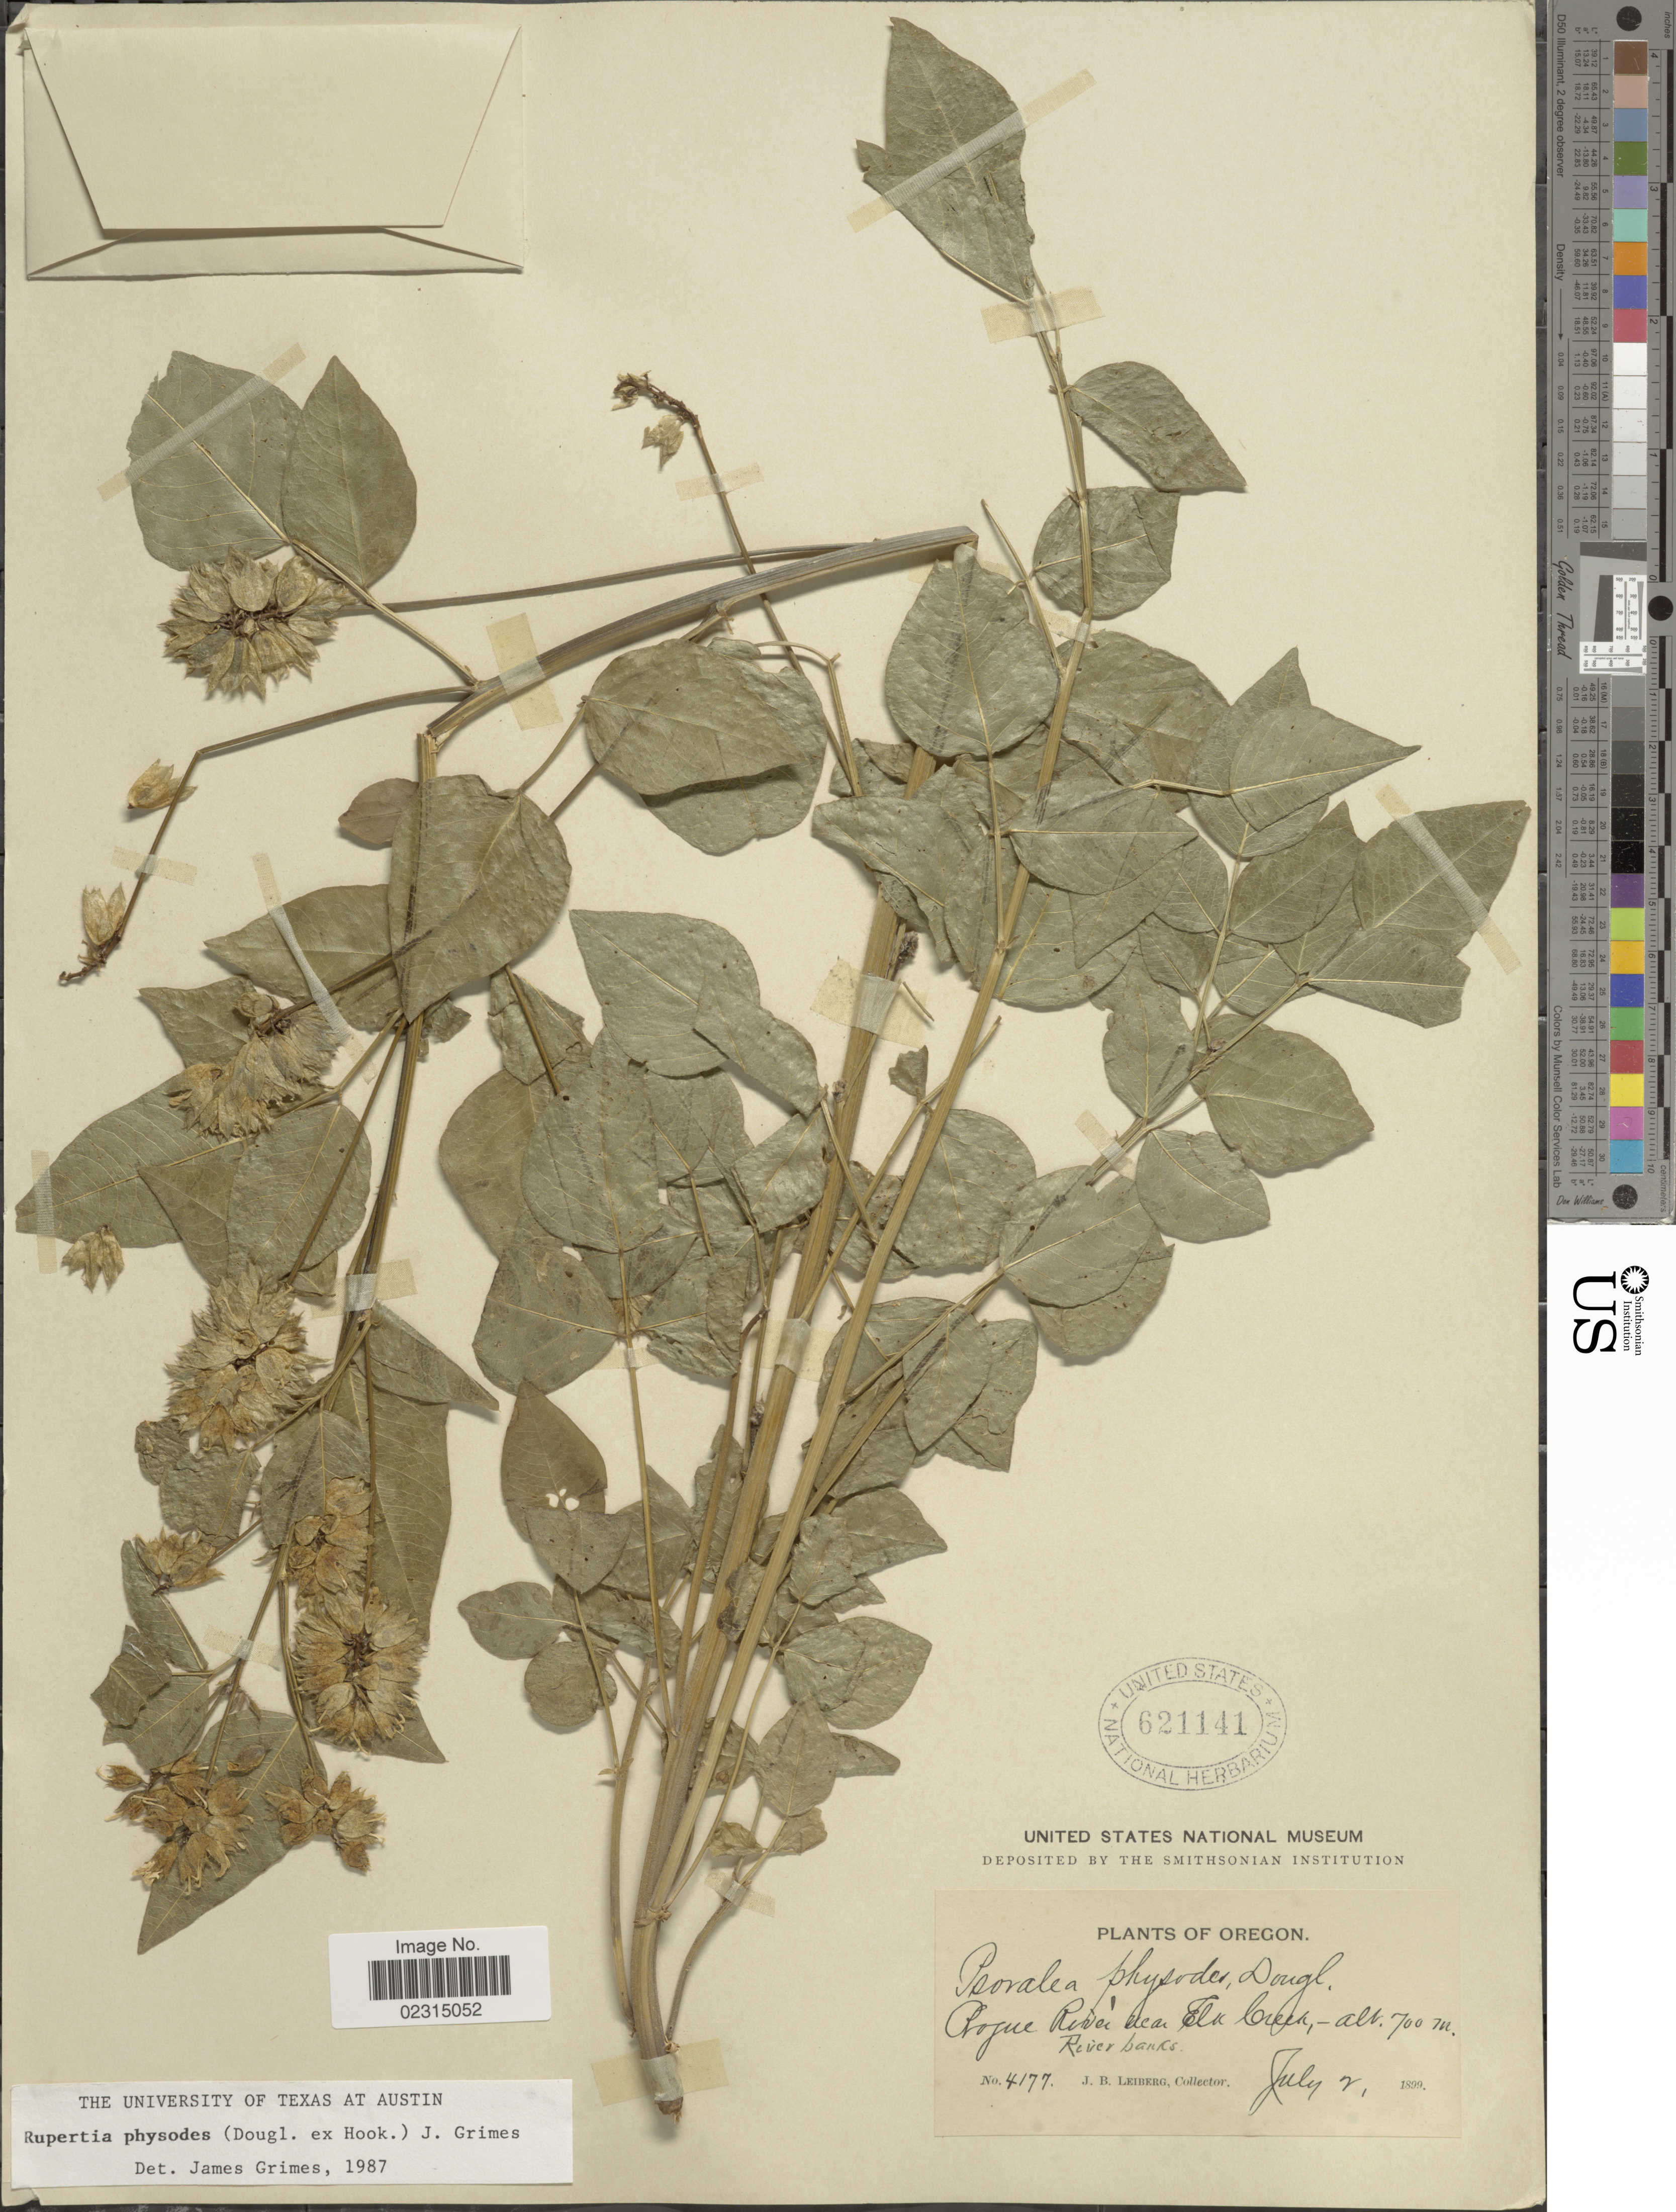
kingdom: Plantae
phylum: Tracheophyta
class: Magnoliopsida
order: Fabales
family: Fabaceae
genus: Rupertia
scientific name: Rupertia physodes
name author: (Douglas) J.W. Grimes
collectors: J. B. Leiberg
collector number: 4177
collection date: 1899-07-02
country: United States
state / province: Oregon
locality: Roque River near Elk Creek; River banks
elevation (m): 700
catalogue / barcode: US 621141